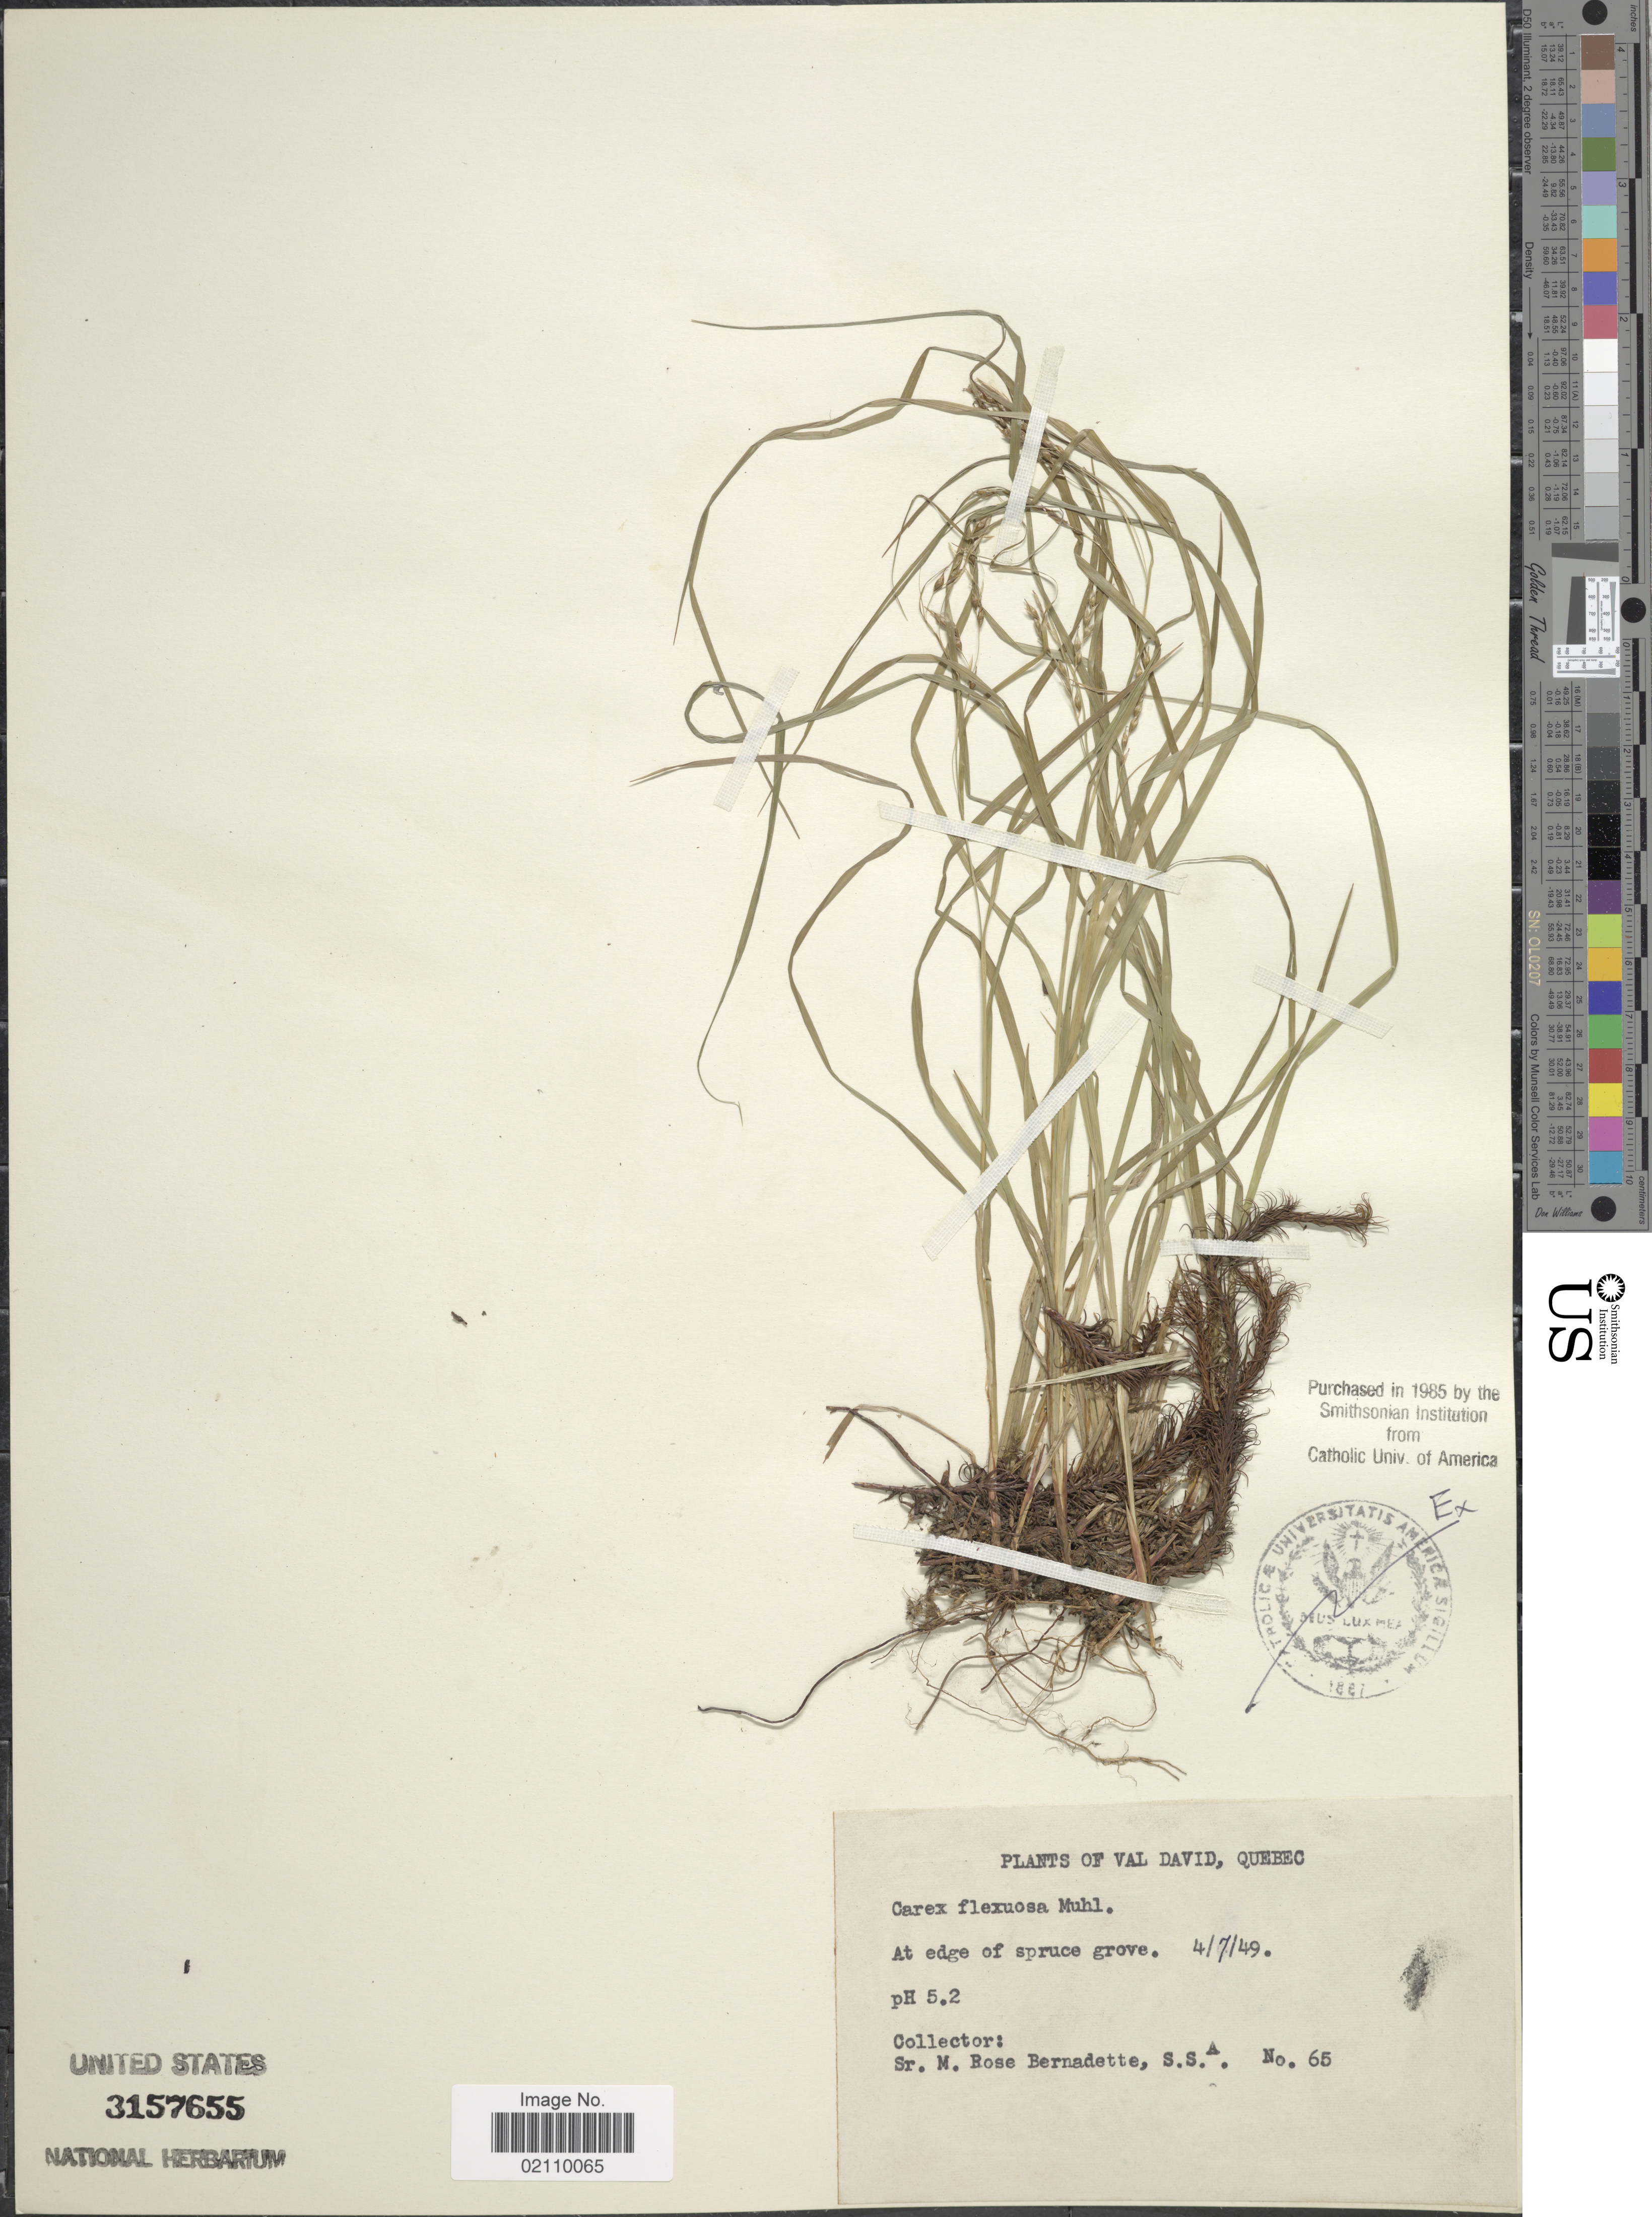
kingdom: Plantae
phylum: Tracheophyta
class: Liliopsida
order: Poales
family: Cyperaceae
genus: Carex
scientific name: Carex flexuosa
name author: Muhl. ex Willd.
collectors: M. Bernadette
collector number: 65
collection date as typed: Transcribed d/m/y: 4/7/49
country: Canada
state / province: Quebec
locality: Val David, at edge of spruce grove, pH 5.2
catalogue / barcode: US 3157655